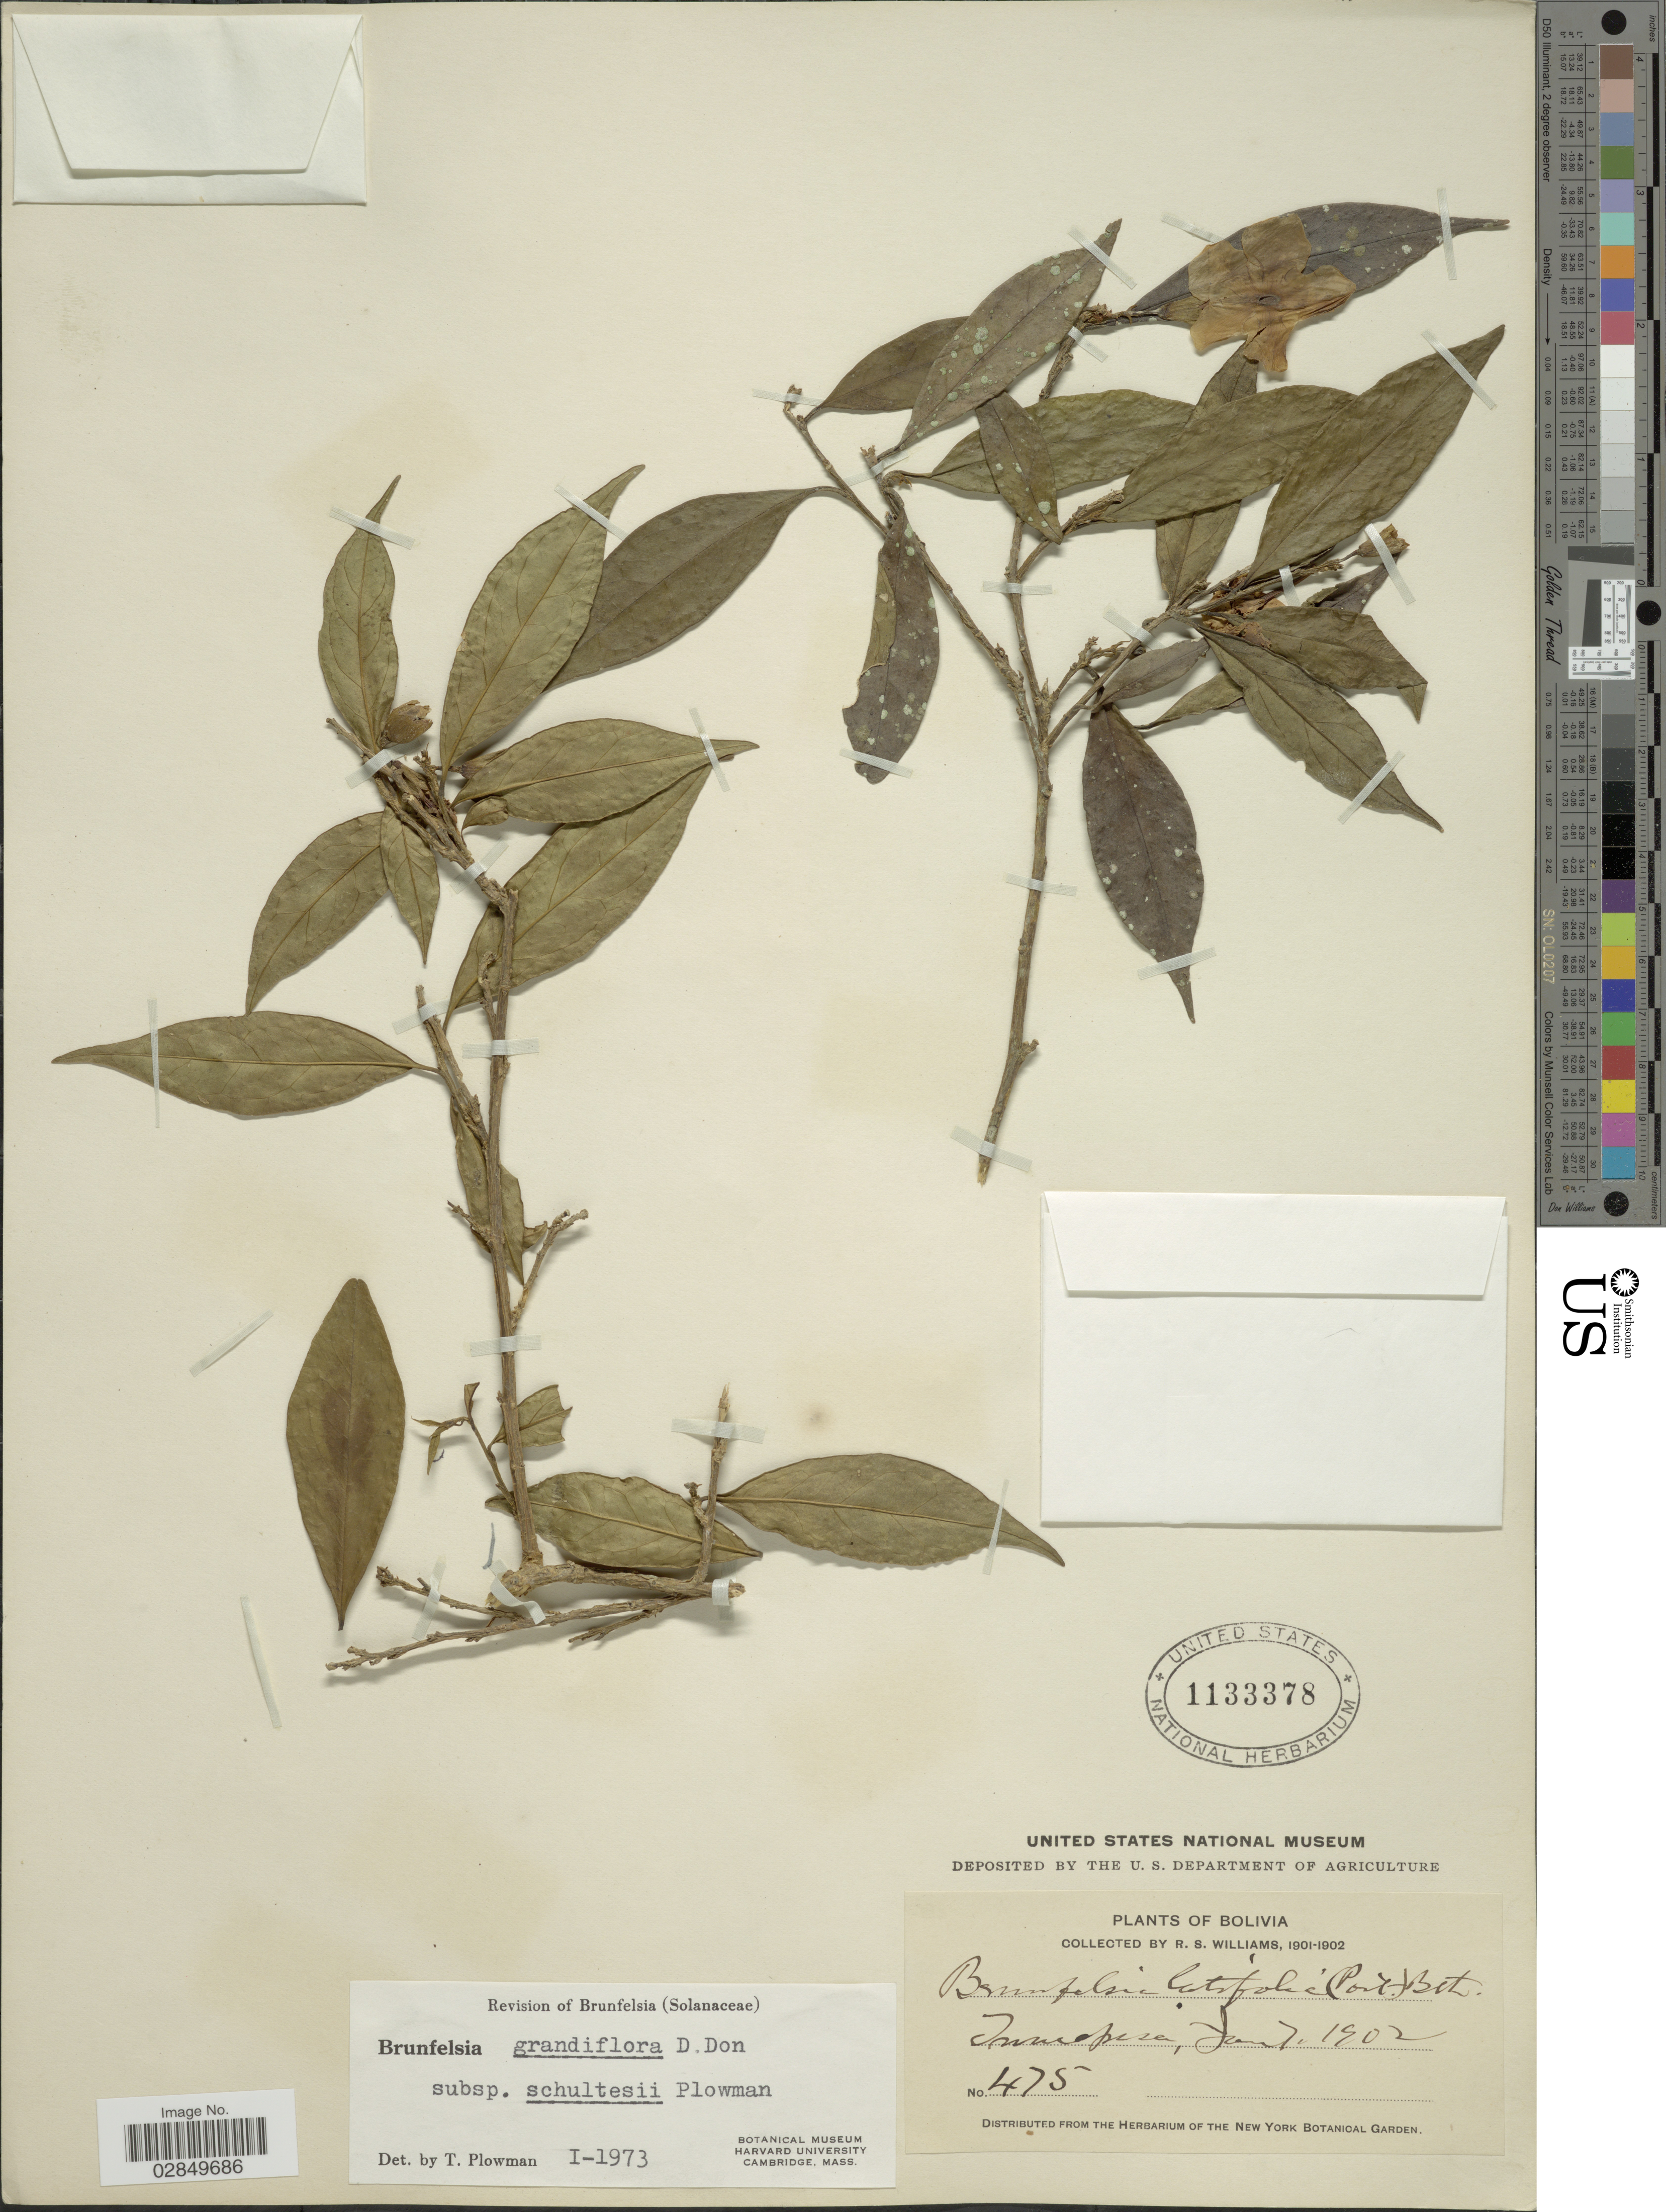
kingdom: Plantae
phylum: Tracheophyta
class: Magnoliopsida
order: Solanales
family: Solanaceae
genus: Brunfelsia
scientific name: Brunfelsia grandiflora subsp. schultesii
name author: Plowman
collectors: R. S. Williams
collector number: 475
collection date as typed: Jan. 7, 1902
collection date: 1902-01-07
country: Bolivia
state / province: La Paz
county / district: Iturralde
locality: Tumupasa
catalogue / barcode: US 1133378